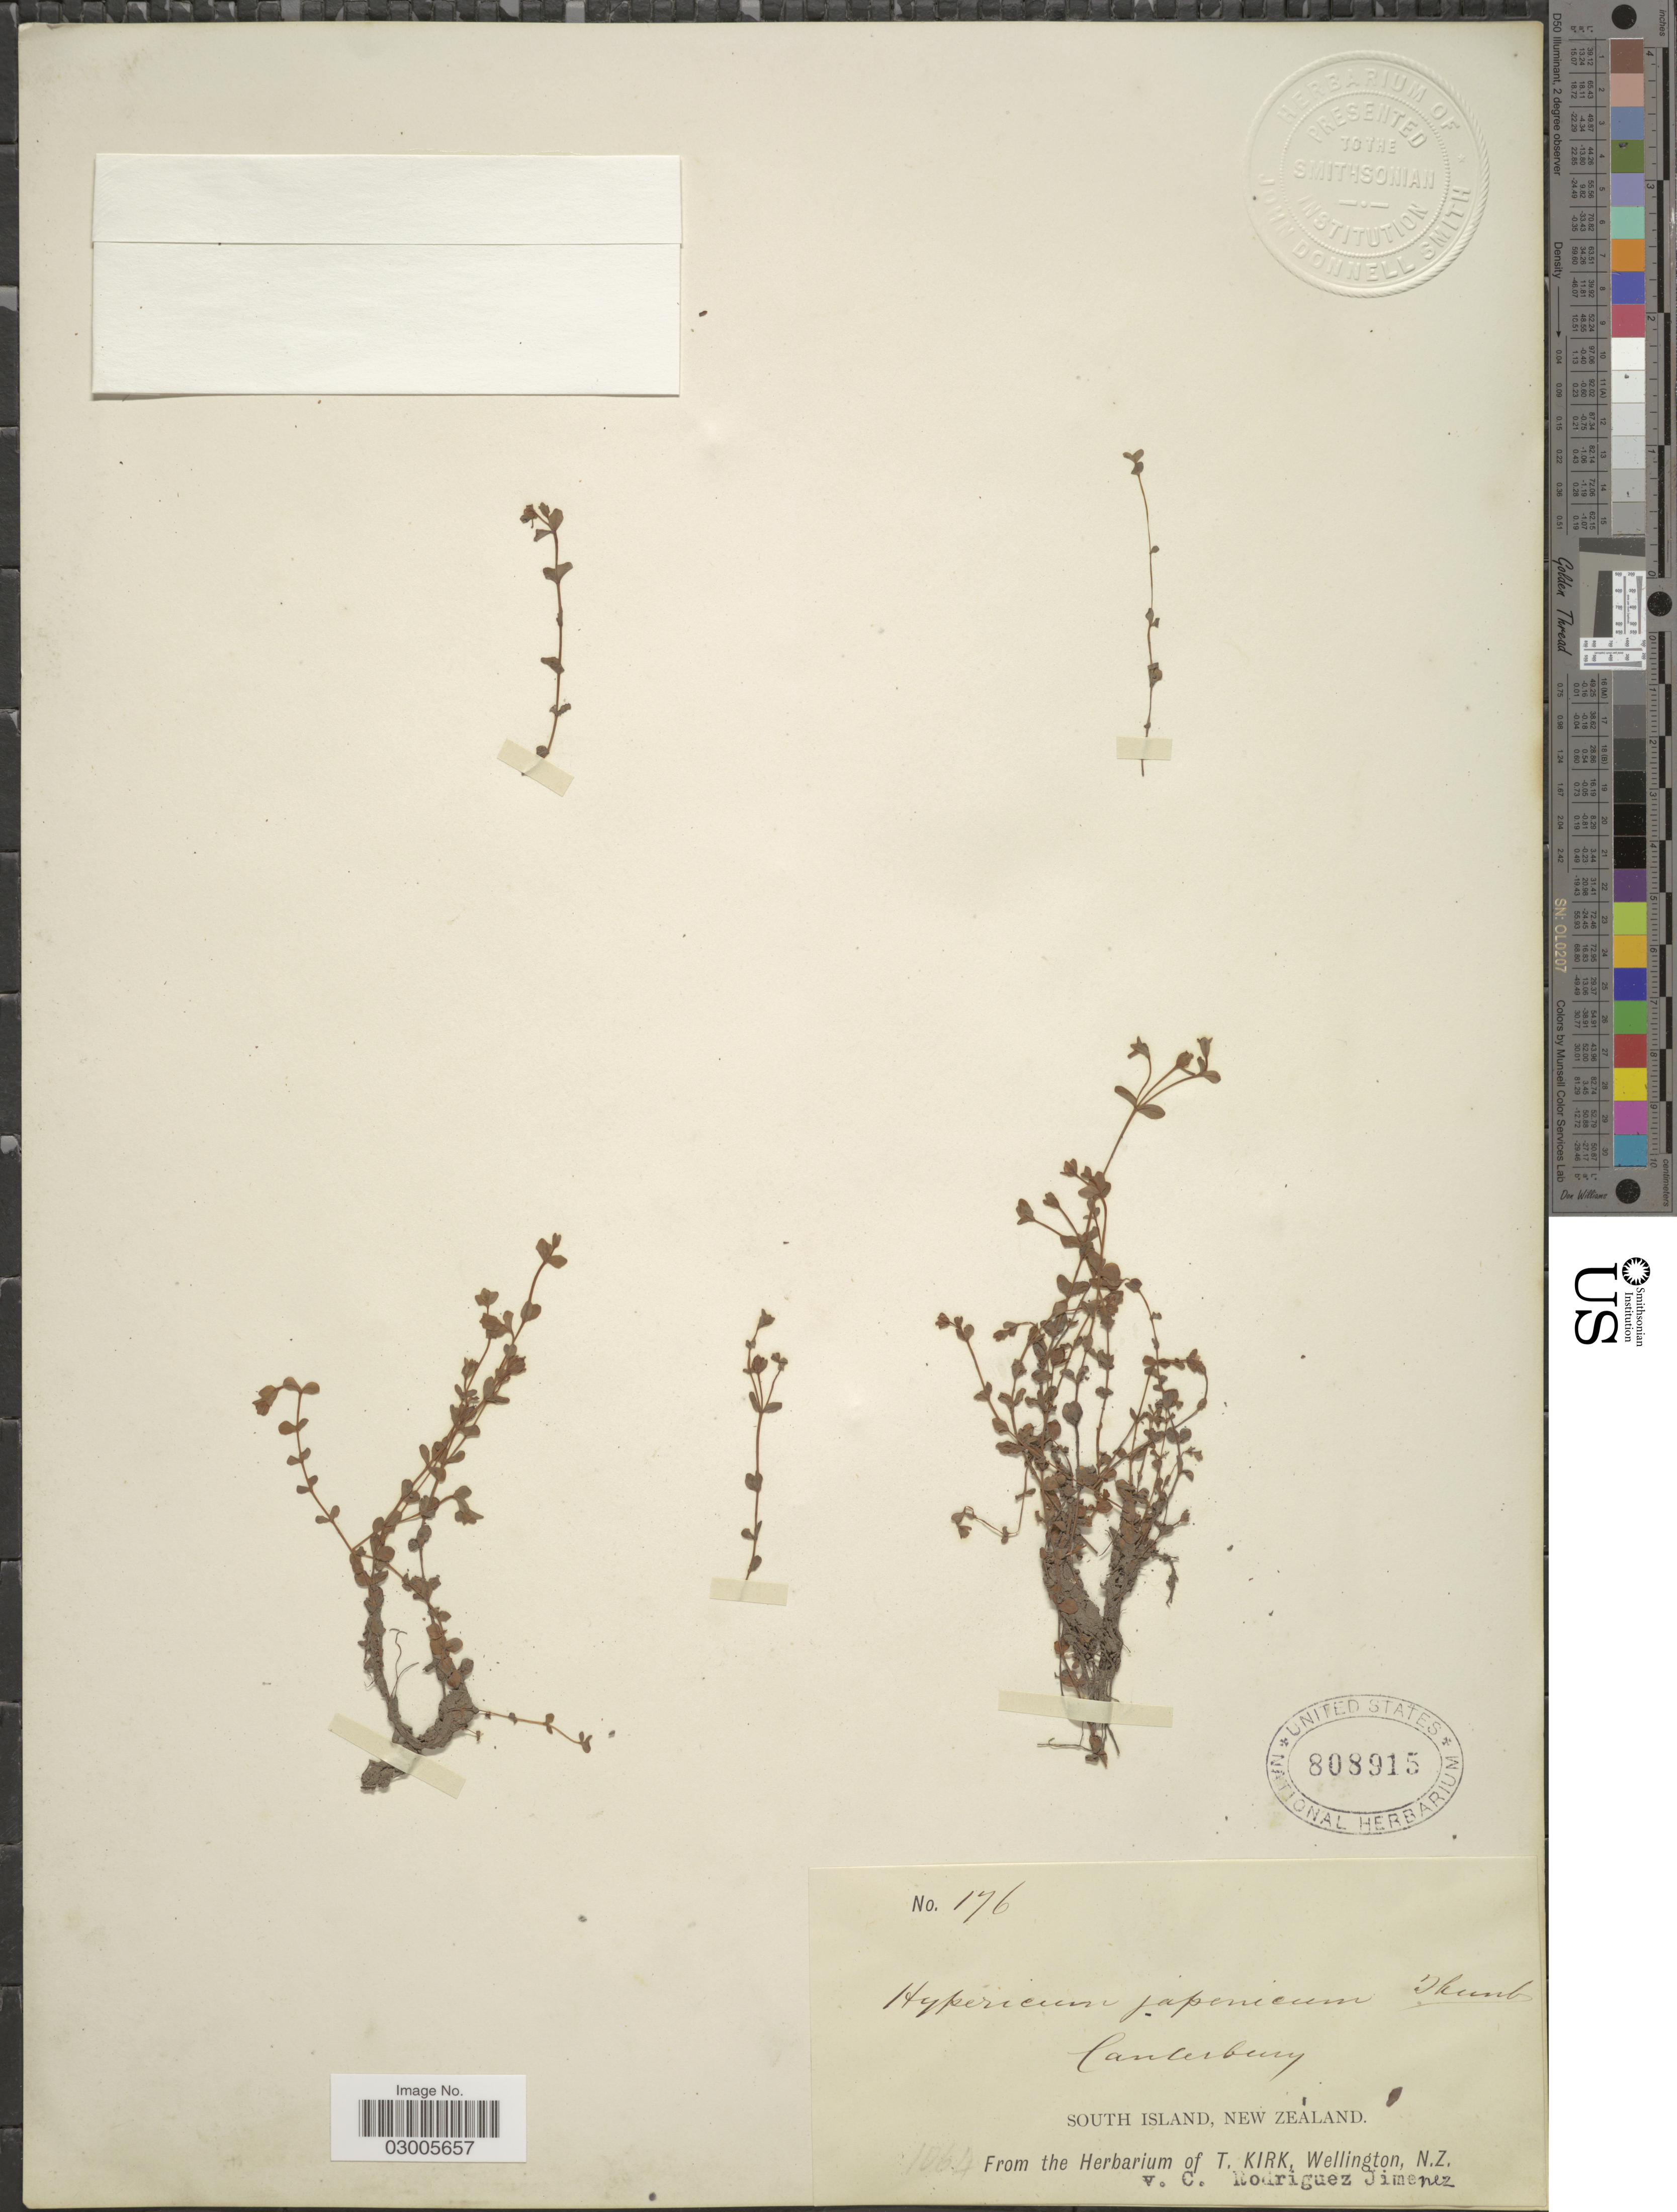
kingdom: Plantae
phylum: Tracheophyta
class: Magnoliopsida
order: Malpighiales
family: Hypericaceae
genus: Hypericum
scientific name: Hypericum japonicum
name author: Thunb.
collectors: ex Herb. T. Kirk, Wellington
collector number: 176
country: New Zealand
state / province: Canterbury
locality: South Island.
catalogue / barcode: US 808915